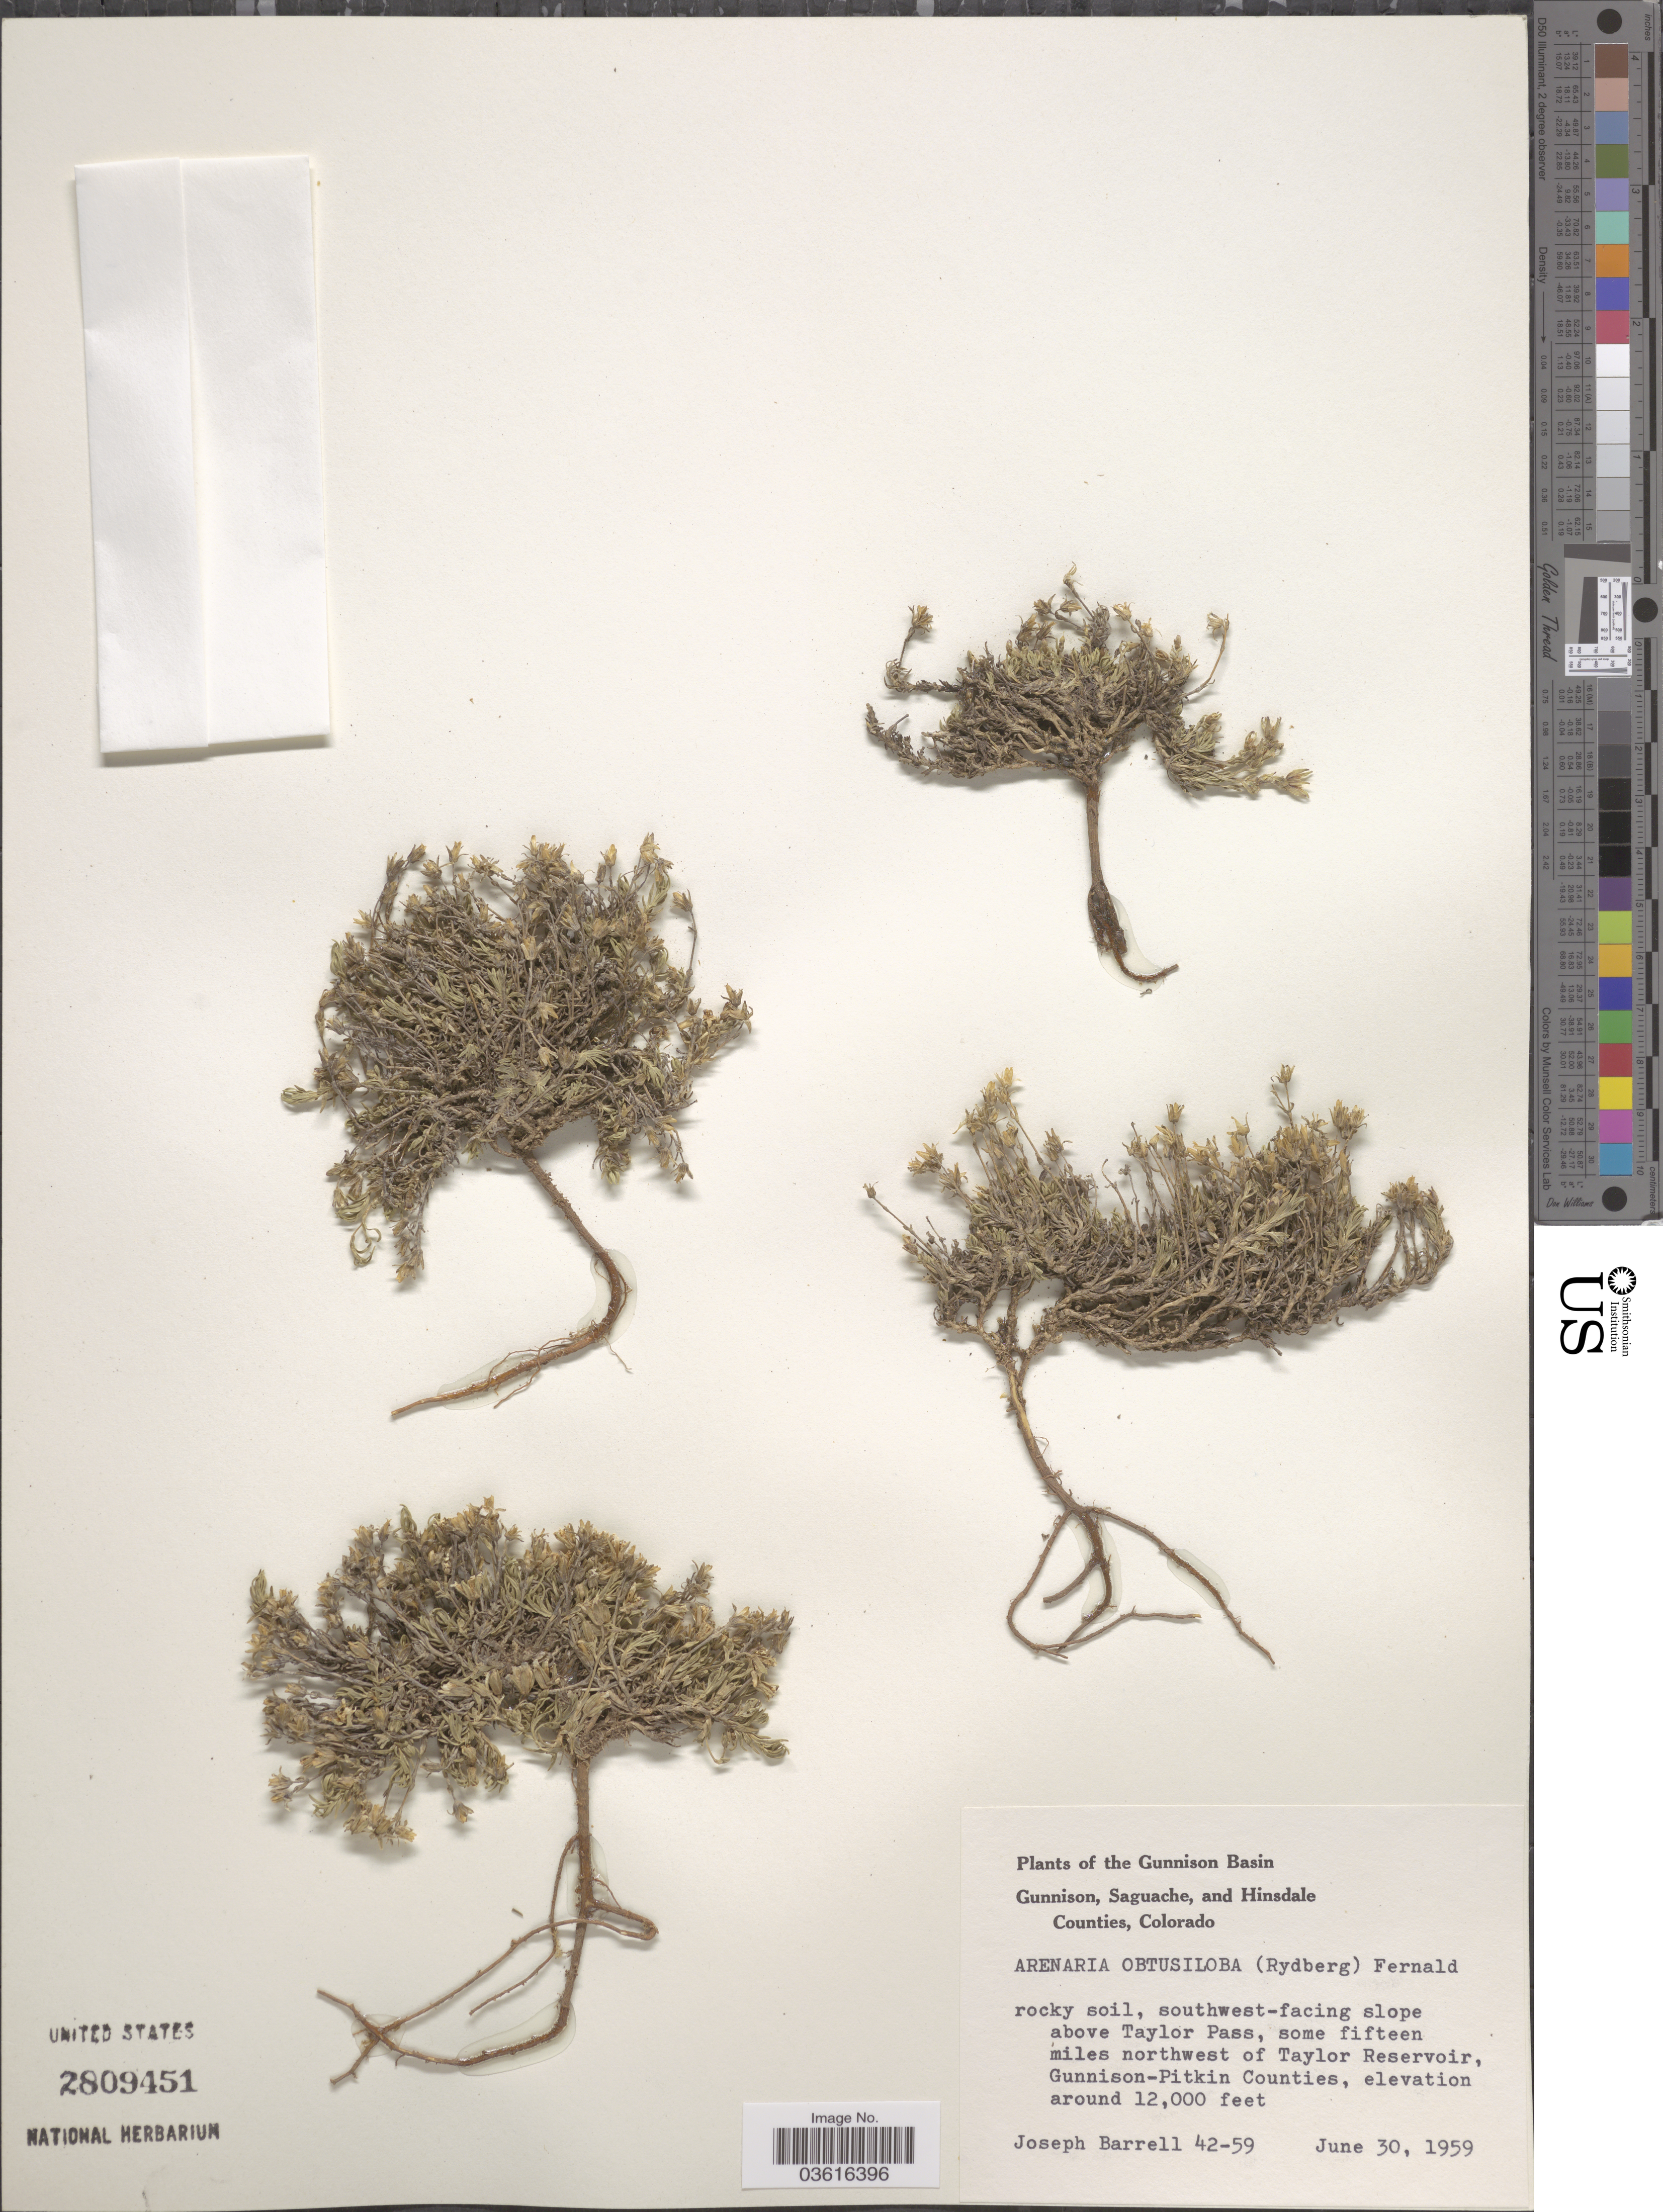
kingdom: Plantae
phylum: Tracheophyta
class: Magnoliopsida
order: Caryophyllales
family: Caryophyllaceae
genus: Cherleria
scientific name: Cherleria obtusiloba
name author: (Rydb.) A.J. Moore & Dillenb.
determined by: Strong, M. T., (US), Smithsonian Institution - National Museum of Natural History (UNITED STATES)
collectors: J. Barrell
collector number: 42-59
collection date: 1959-06-30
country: United States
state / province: Colorado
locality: Gunnison Basin. Rocky soil, southwest-facing slope above Taylor Pass, some fifteen miles northwest of Taylor Reservoir, Gunnison-Pitkin Counties.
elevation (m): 3658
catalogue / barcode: US 2809451